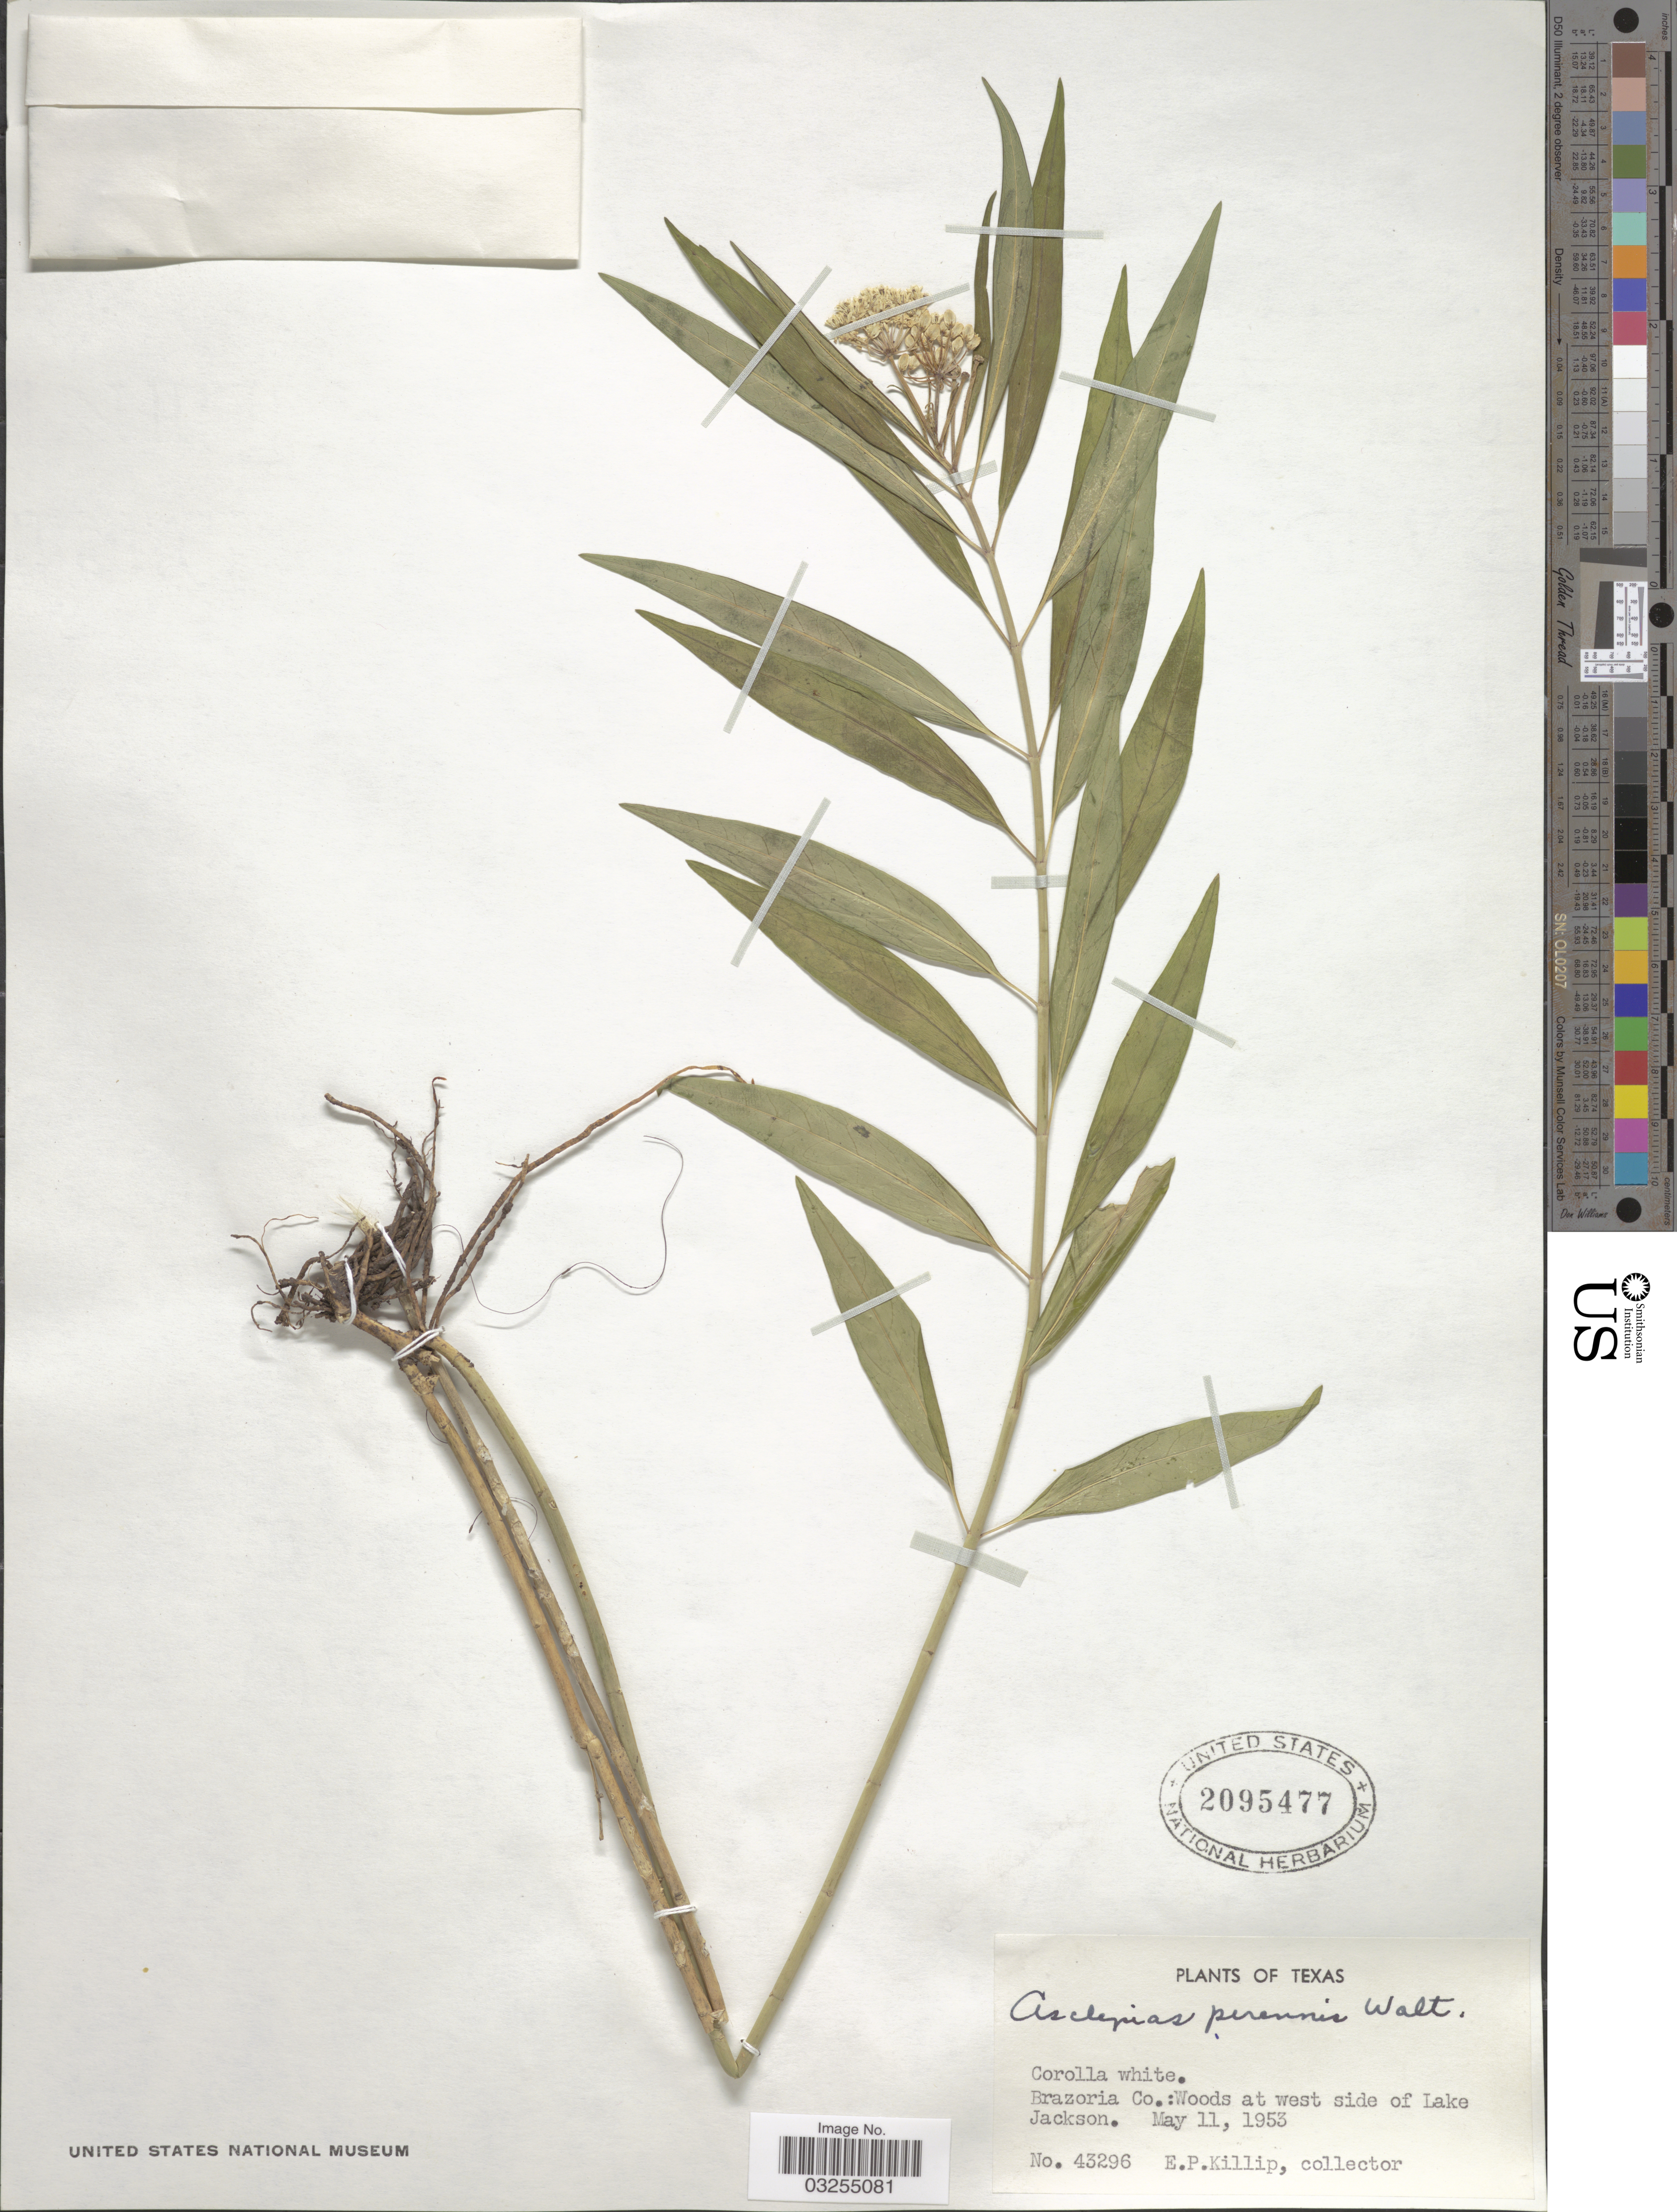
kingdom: Plantae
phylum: Tracheophyta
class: Magnoliopsida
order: Gentianales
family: Apocynaceae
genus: Asclepias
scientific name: Asclepias perennis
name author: Walter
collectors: E. P. Killip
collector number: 43296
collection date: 1953-05-11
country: United States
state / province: Texas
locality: Brazoria Co.: Woods at west side of Lake Jackson.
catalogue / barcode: US 2095477